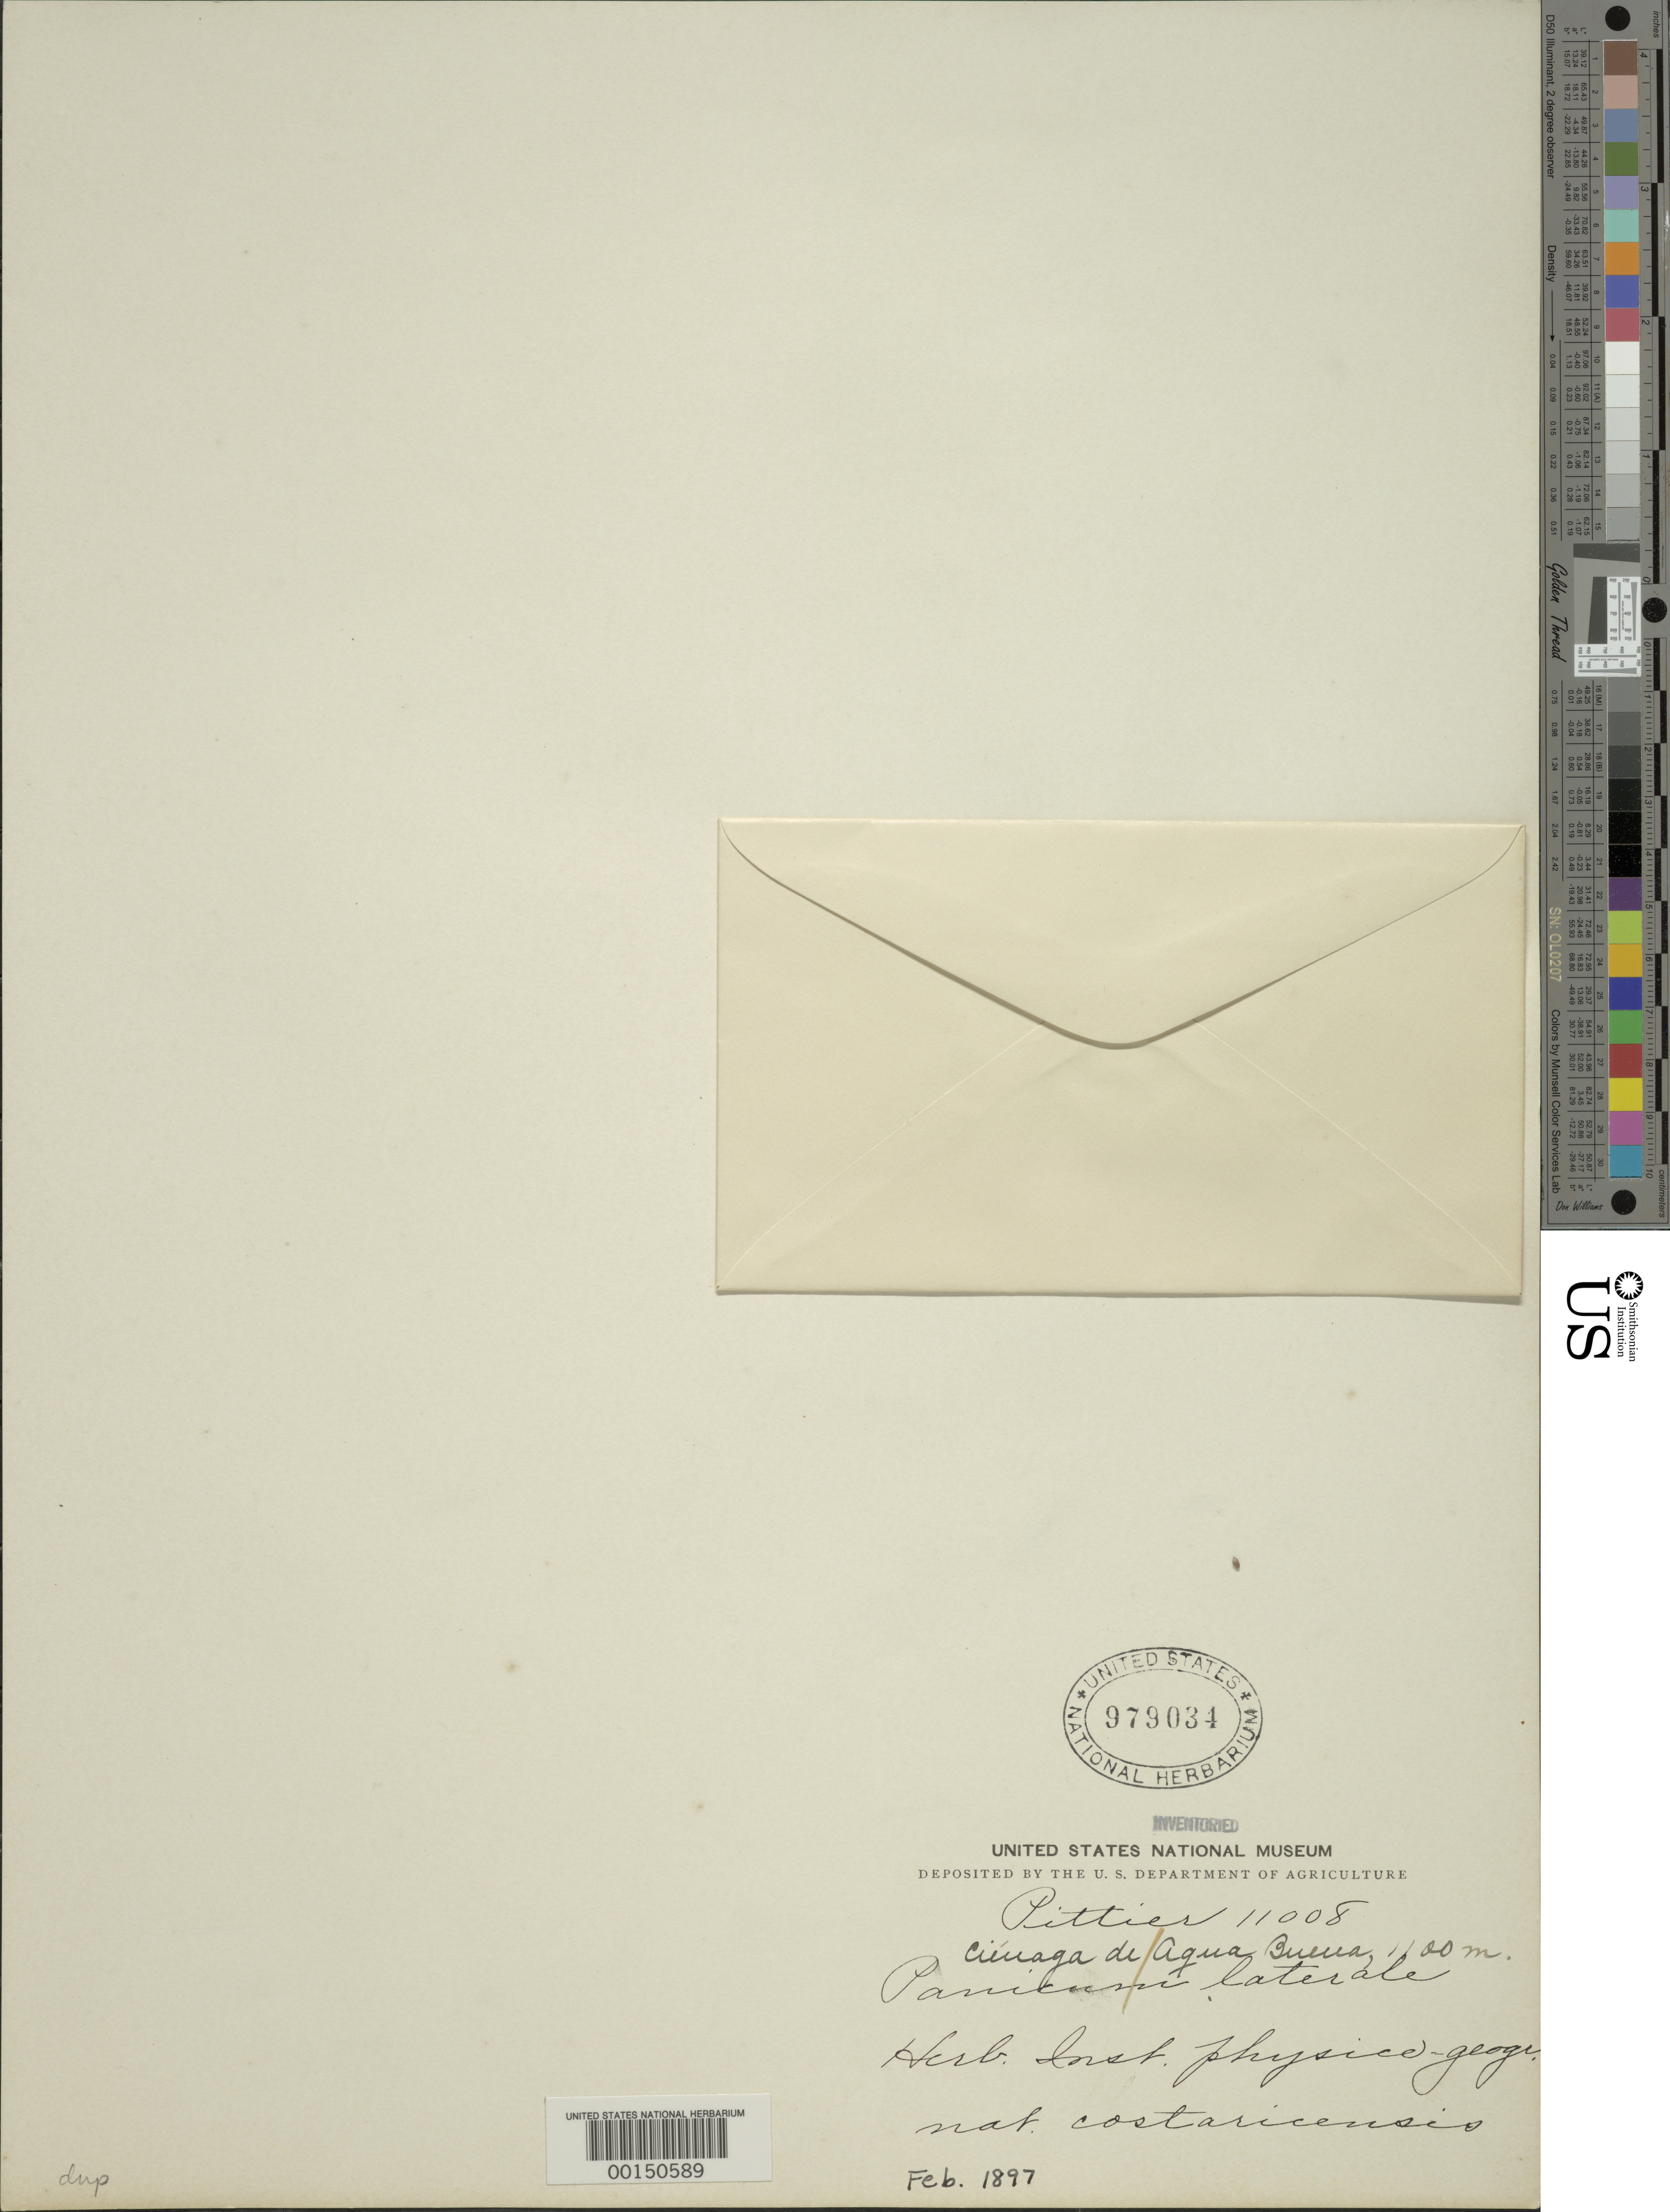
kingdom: Plantae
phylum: Tracheophyta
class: Liliopsida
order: Poales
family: Poaceae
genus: Parodiolyra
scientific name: Parodiolyra lateralis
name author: (J. Presl ex Nees) Soderstr. & Zuloaga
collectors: Pittier, --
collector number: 11008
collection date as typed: Feb 1897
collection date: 1897-02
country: Costa Rica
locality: Cieuaga de Agua Bueua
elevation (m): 1100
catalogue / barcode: US 979034